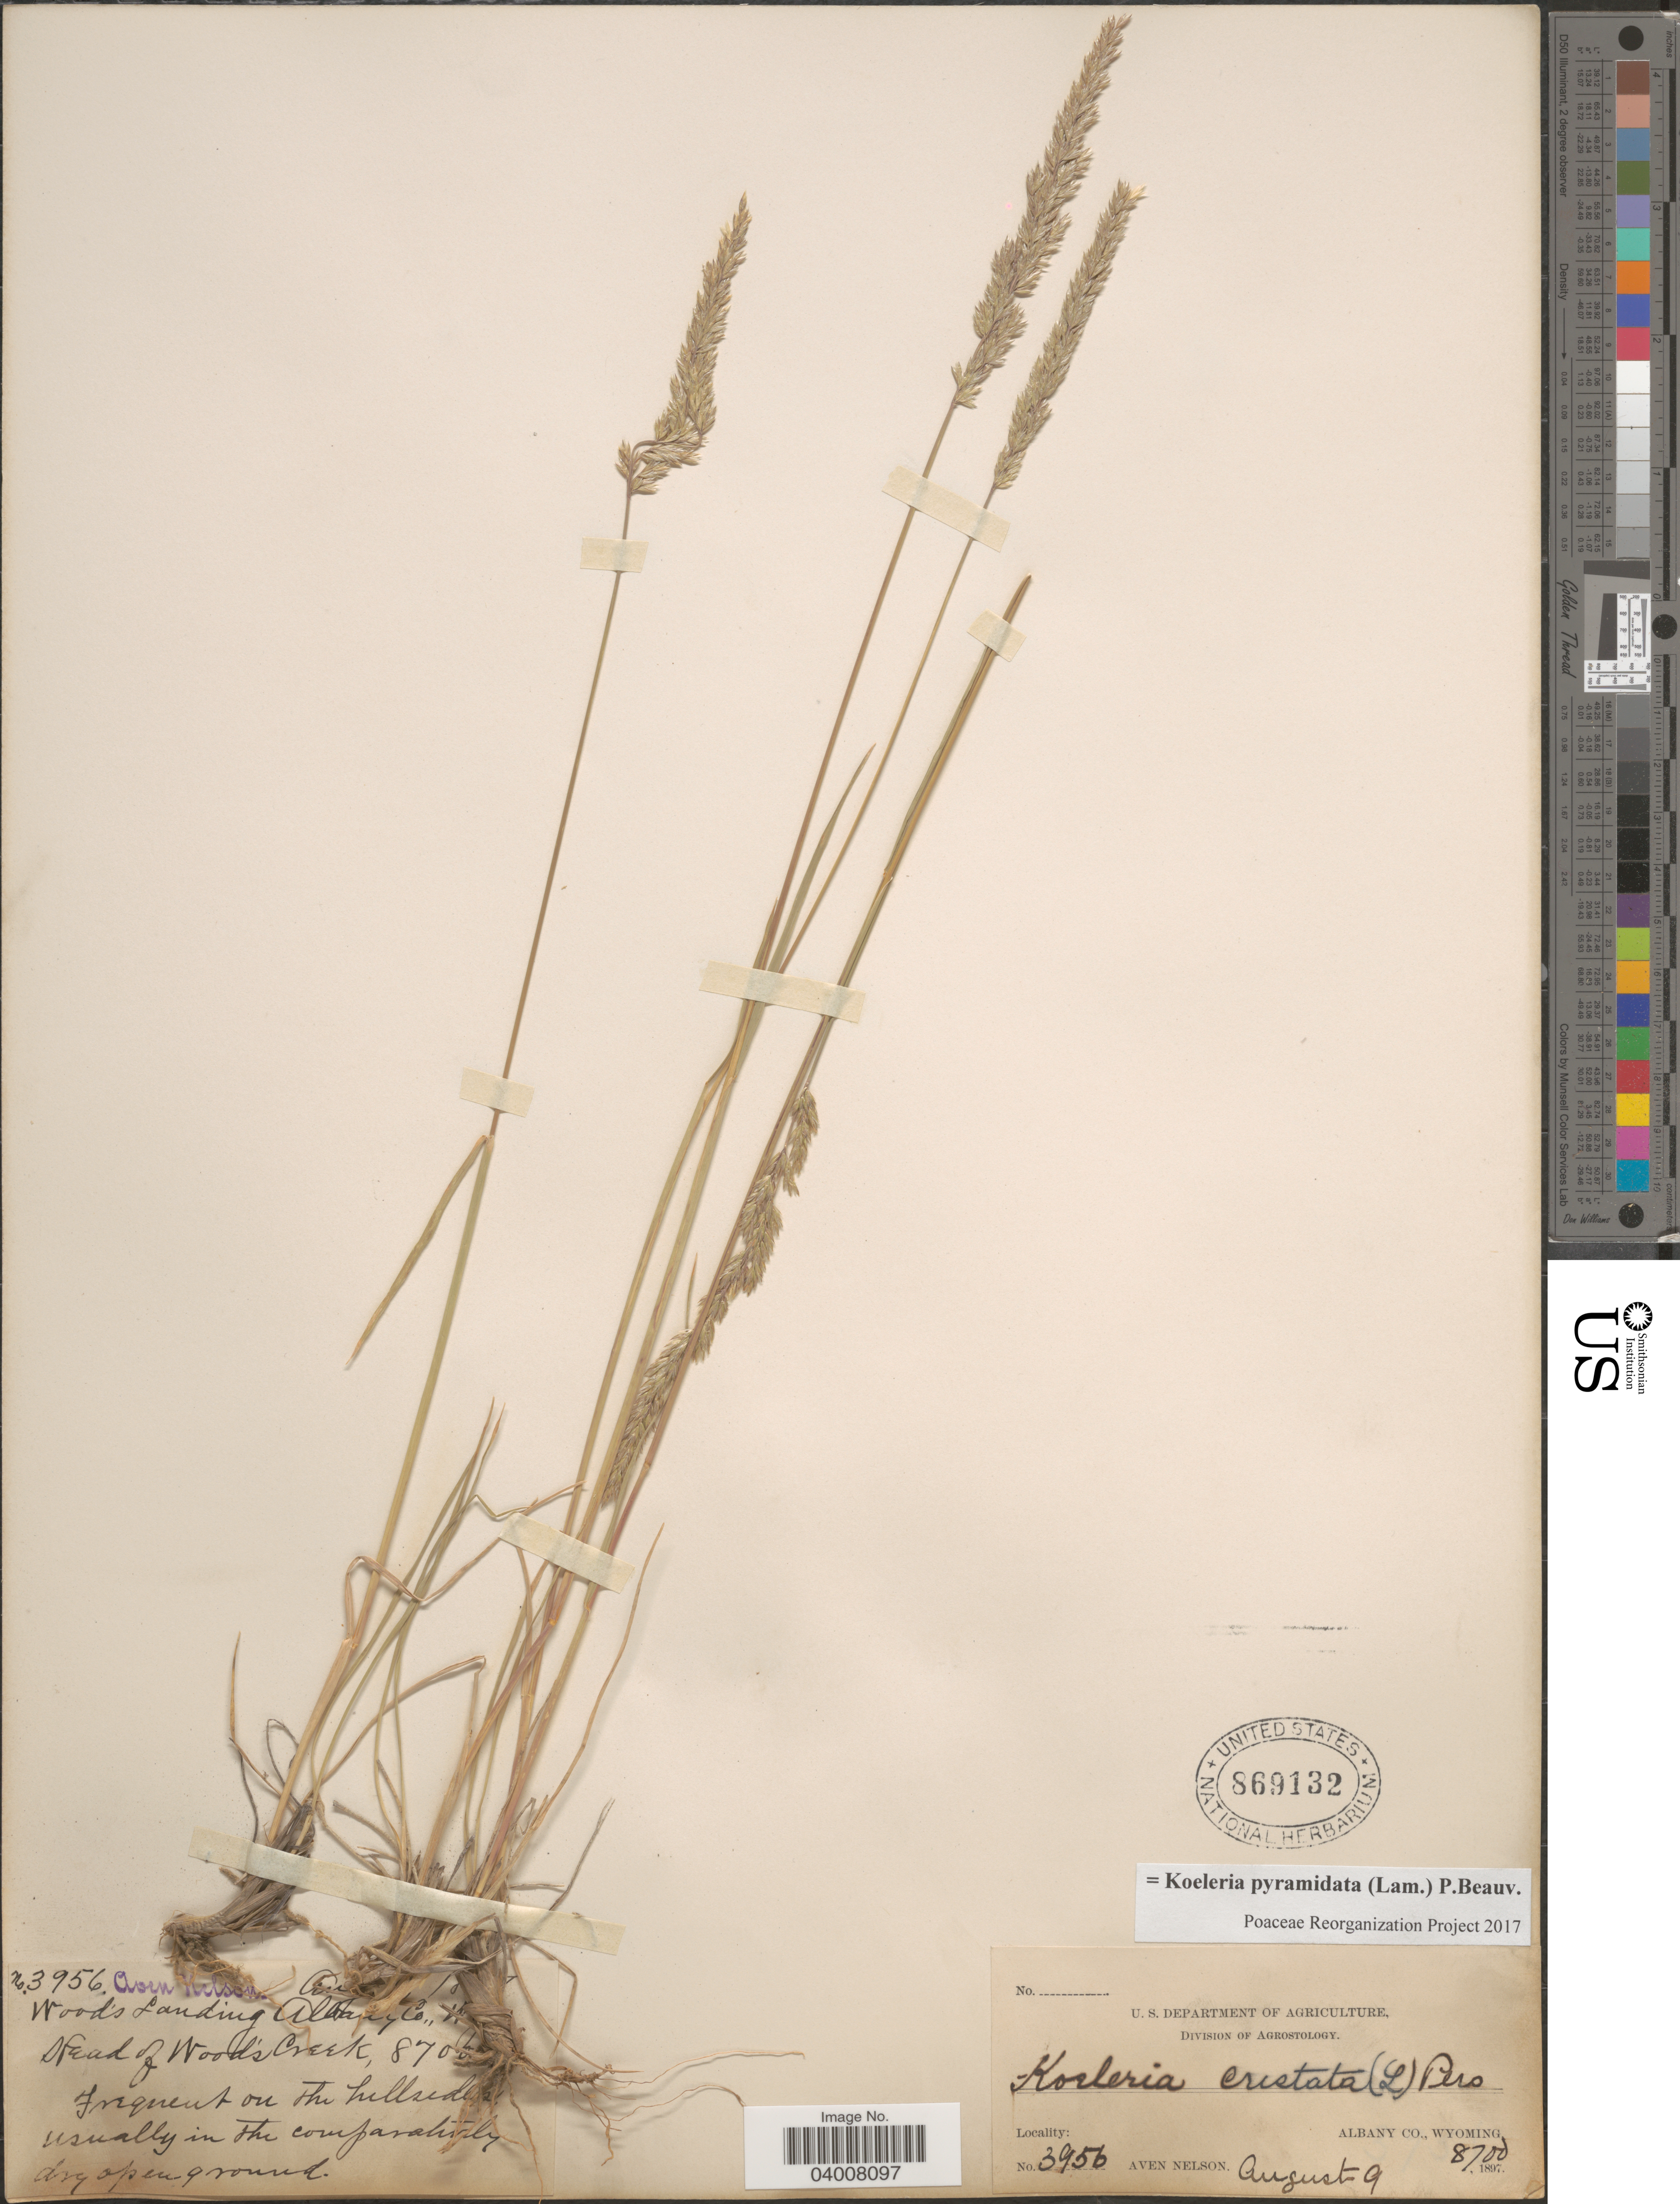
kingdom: Plantae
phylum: Tracheophyta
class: Liliopsida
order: Poales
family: Poaceae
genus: Koeleria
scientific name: Koeleria pyramidata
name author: (Lam.) P. Beauv.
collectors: A. Nelson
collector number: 3956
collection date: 1897-08-09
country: United States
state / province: Wyoming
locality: Wood's Landing, Albany Co. Head of Wood's Creek. Frequent on the hillside.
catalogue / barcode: US 869132